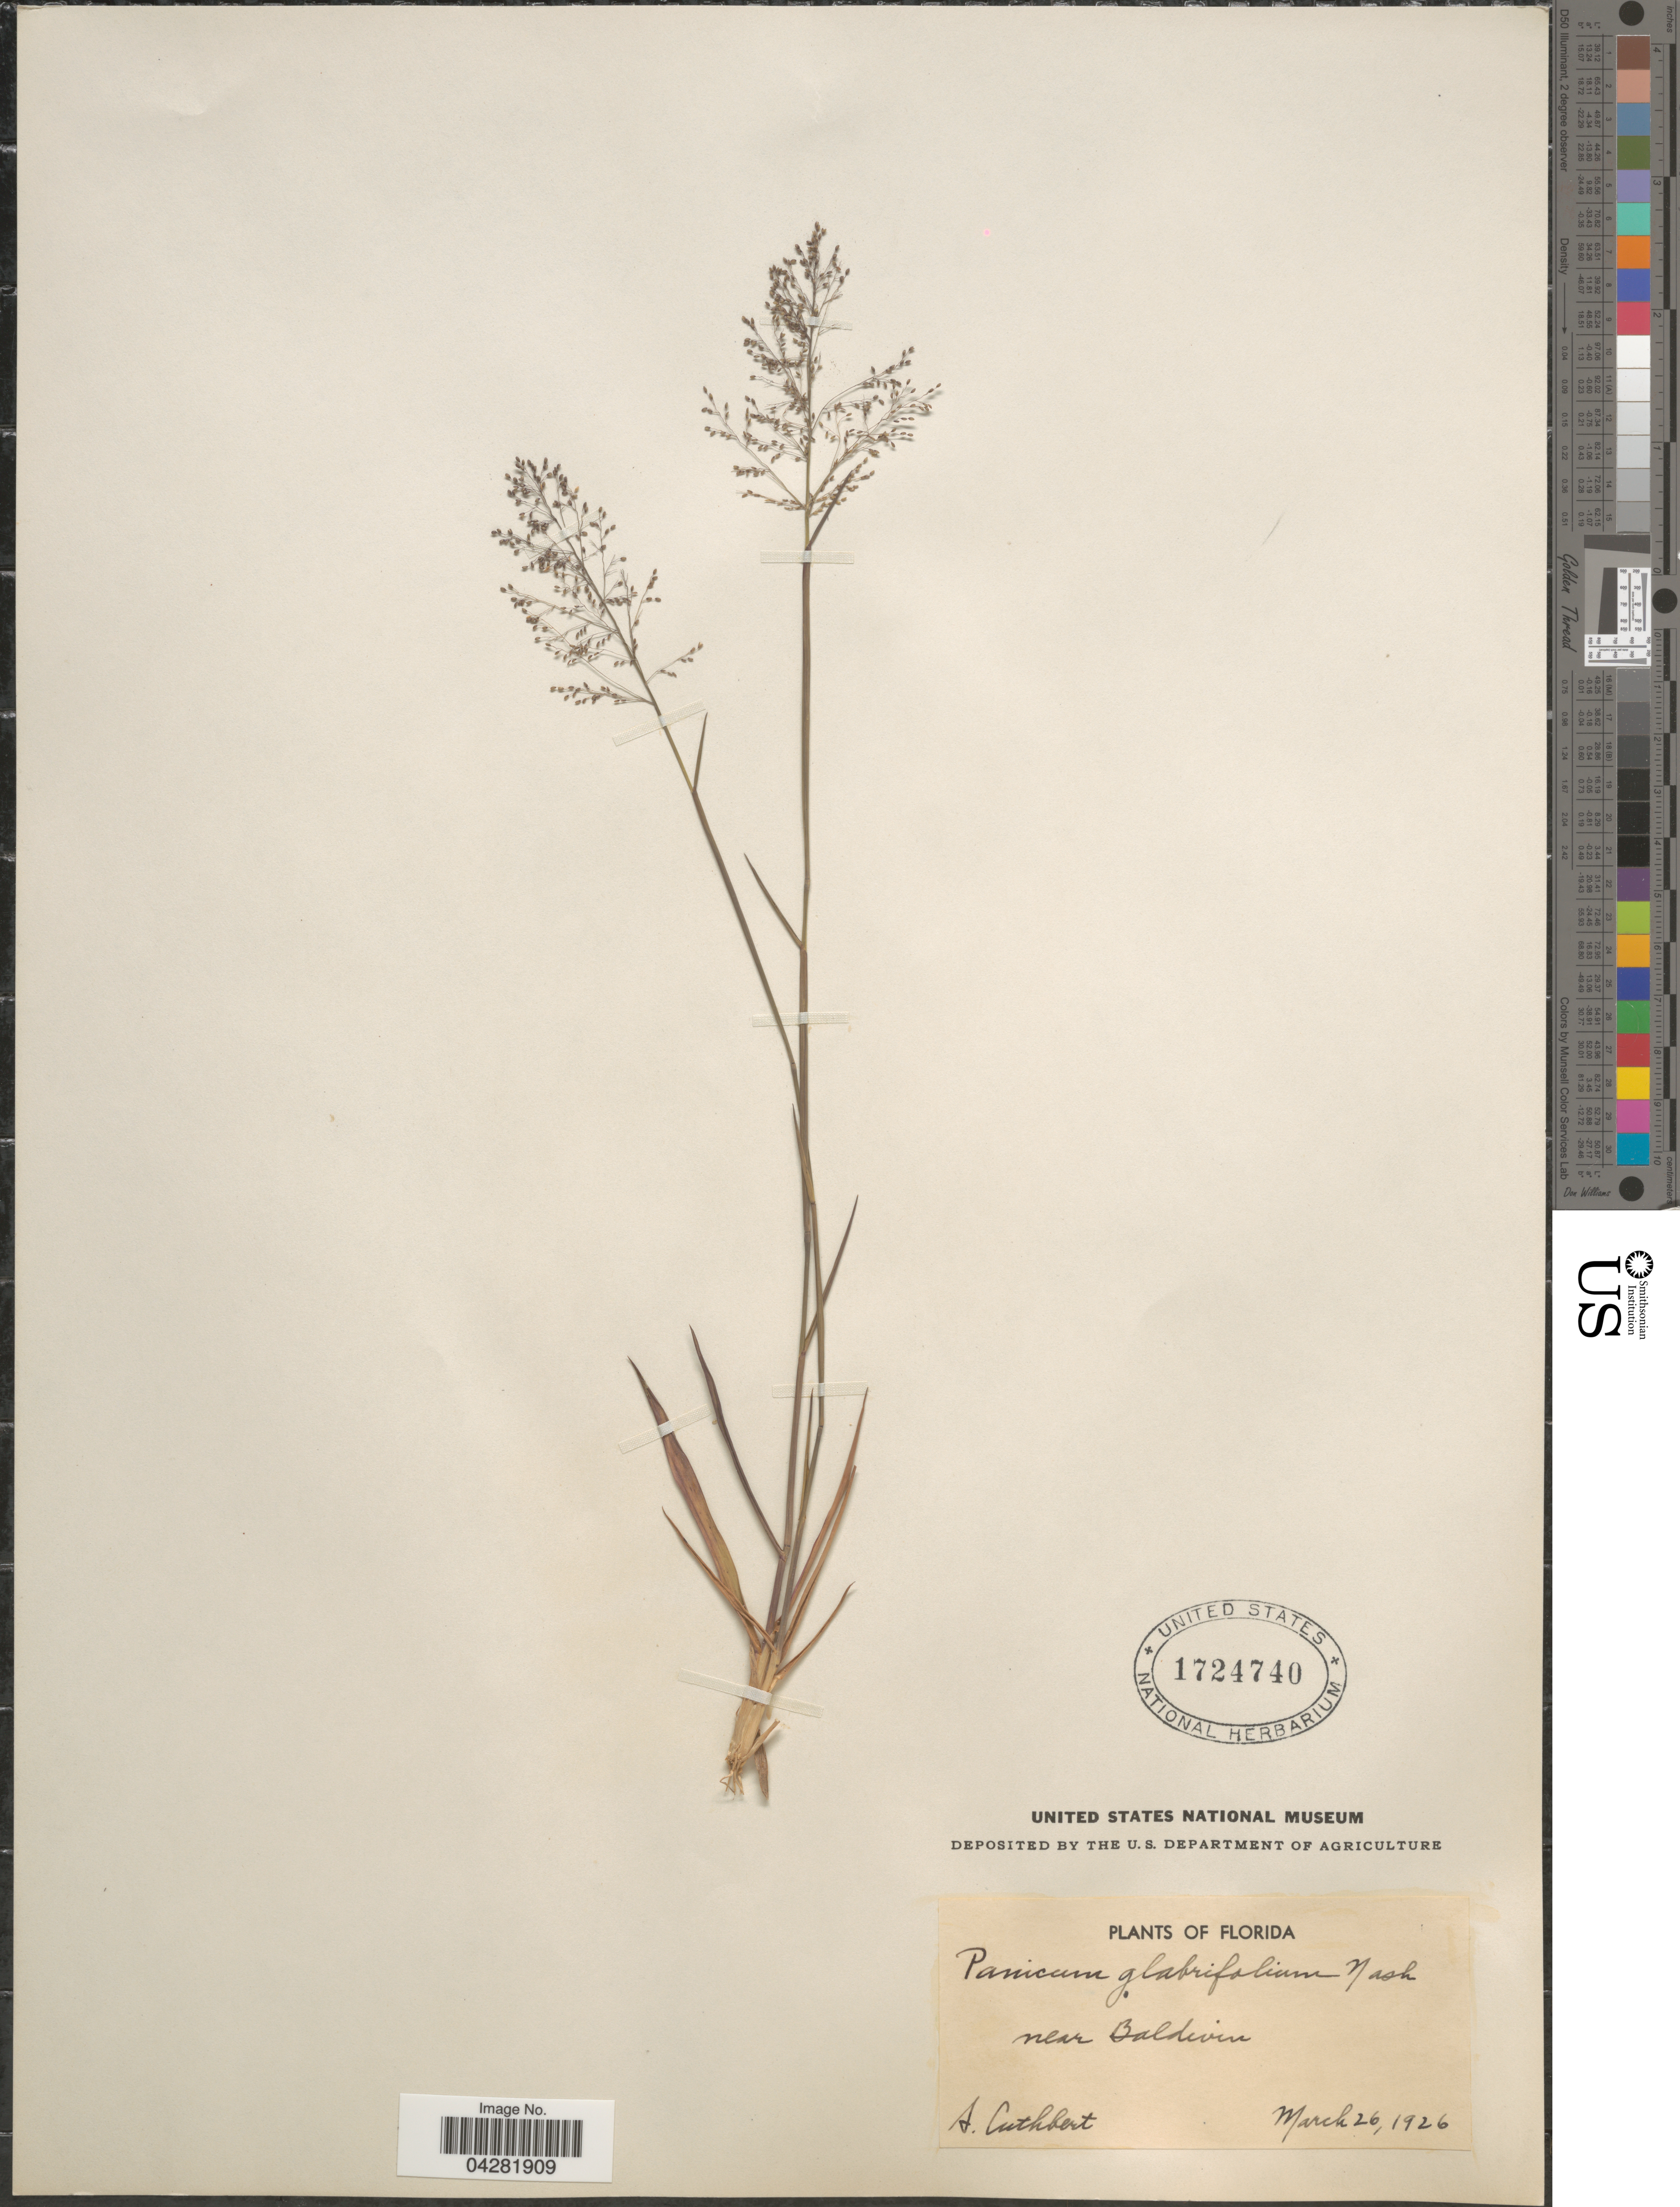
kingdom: Plantae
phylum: Tracheophyta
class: Liliopsida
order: Poales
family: Poaceae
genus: Dichanthelium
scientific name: Dichanthelium ensifolium var. ensifolium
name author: (Baldwin ex Elliot) Gould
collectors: A. Cuthbert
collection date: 1926-03-26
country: United States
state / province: Florida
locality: Near Baldwin.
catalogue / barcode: US 1724740